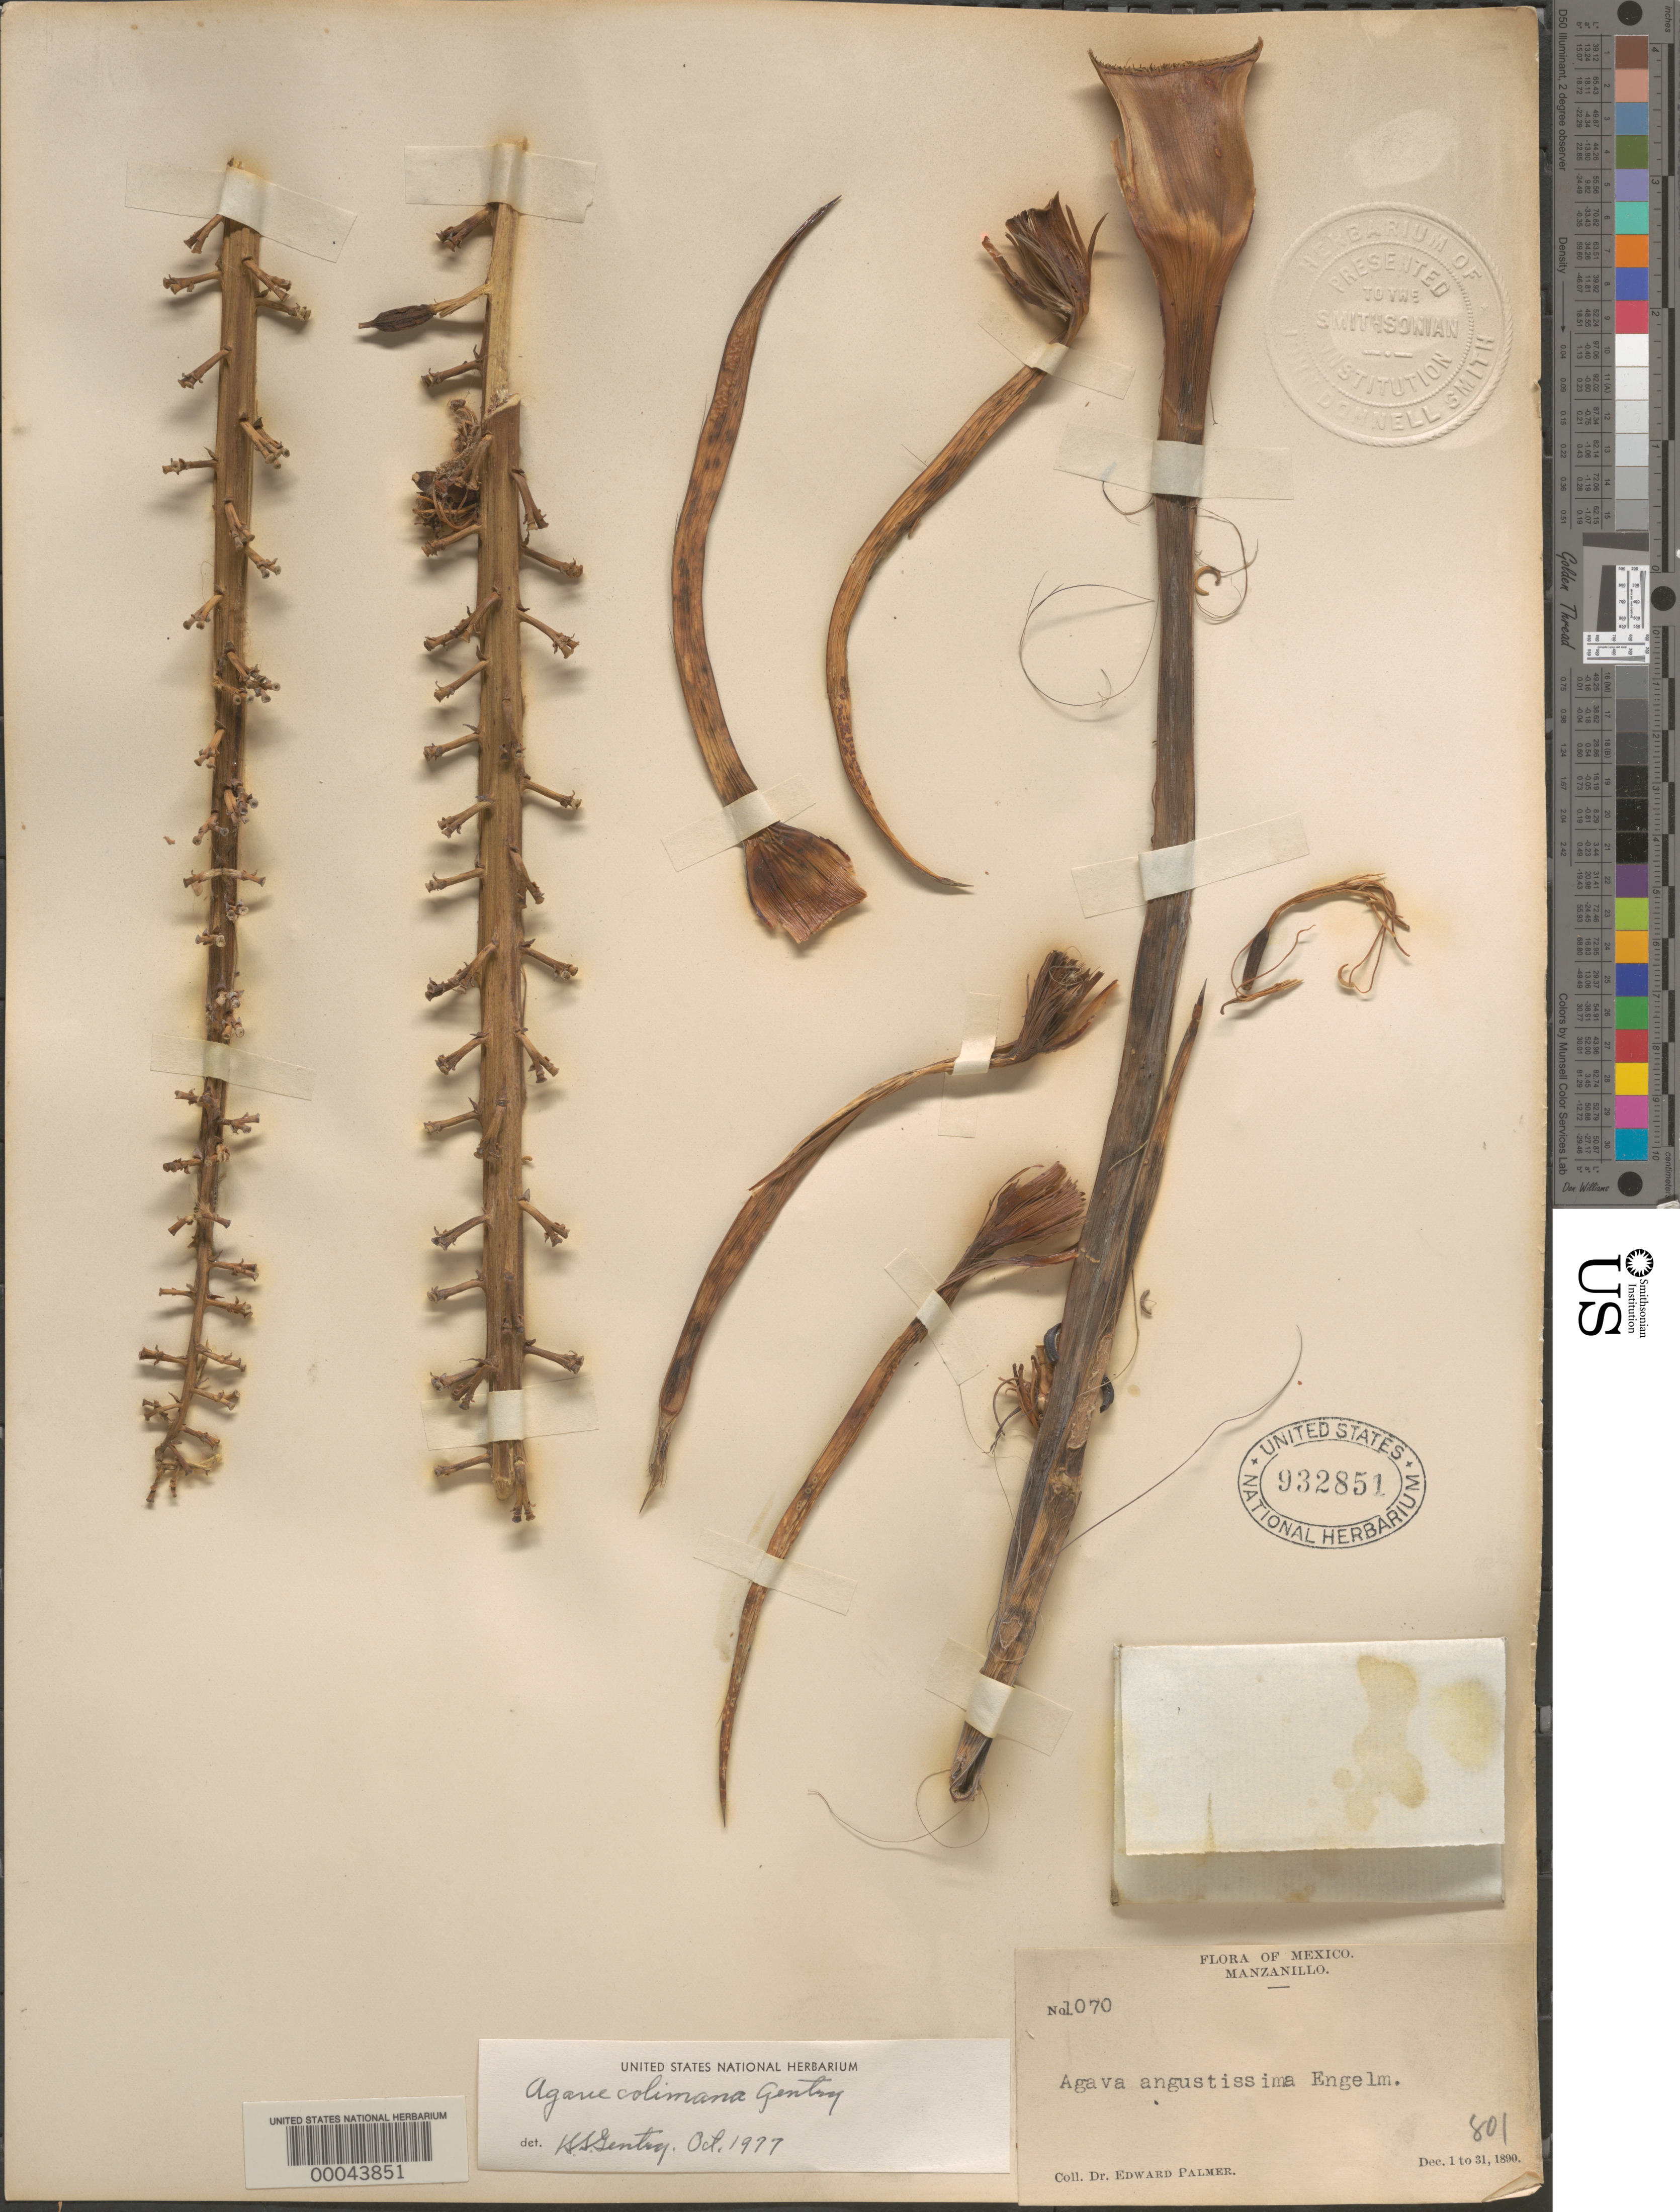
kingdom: Plantae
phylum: Tracheophyta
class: Liliopsida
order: Asparagales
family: Asparagaceae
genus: Agave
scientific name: Agave ortgiesiana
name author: (Baker) Trel.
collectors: E. Palmer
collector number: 1070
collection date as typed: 01 Dec 1890 to 31 Dec 1890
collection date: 1890-12-01/1890-12-31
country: Mexico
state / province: Colima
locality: Manzanillo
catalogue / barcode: US 932851